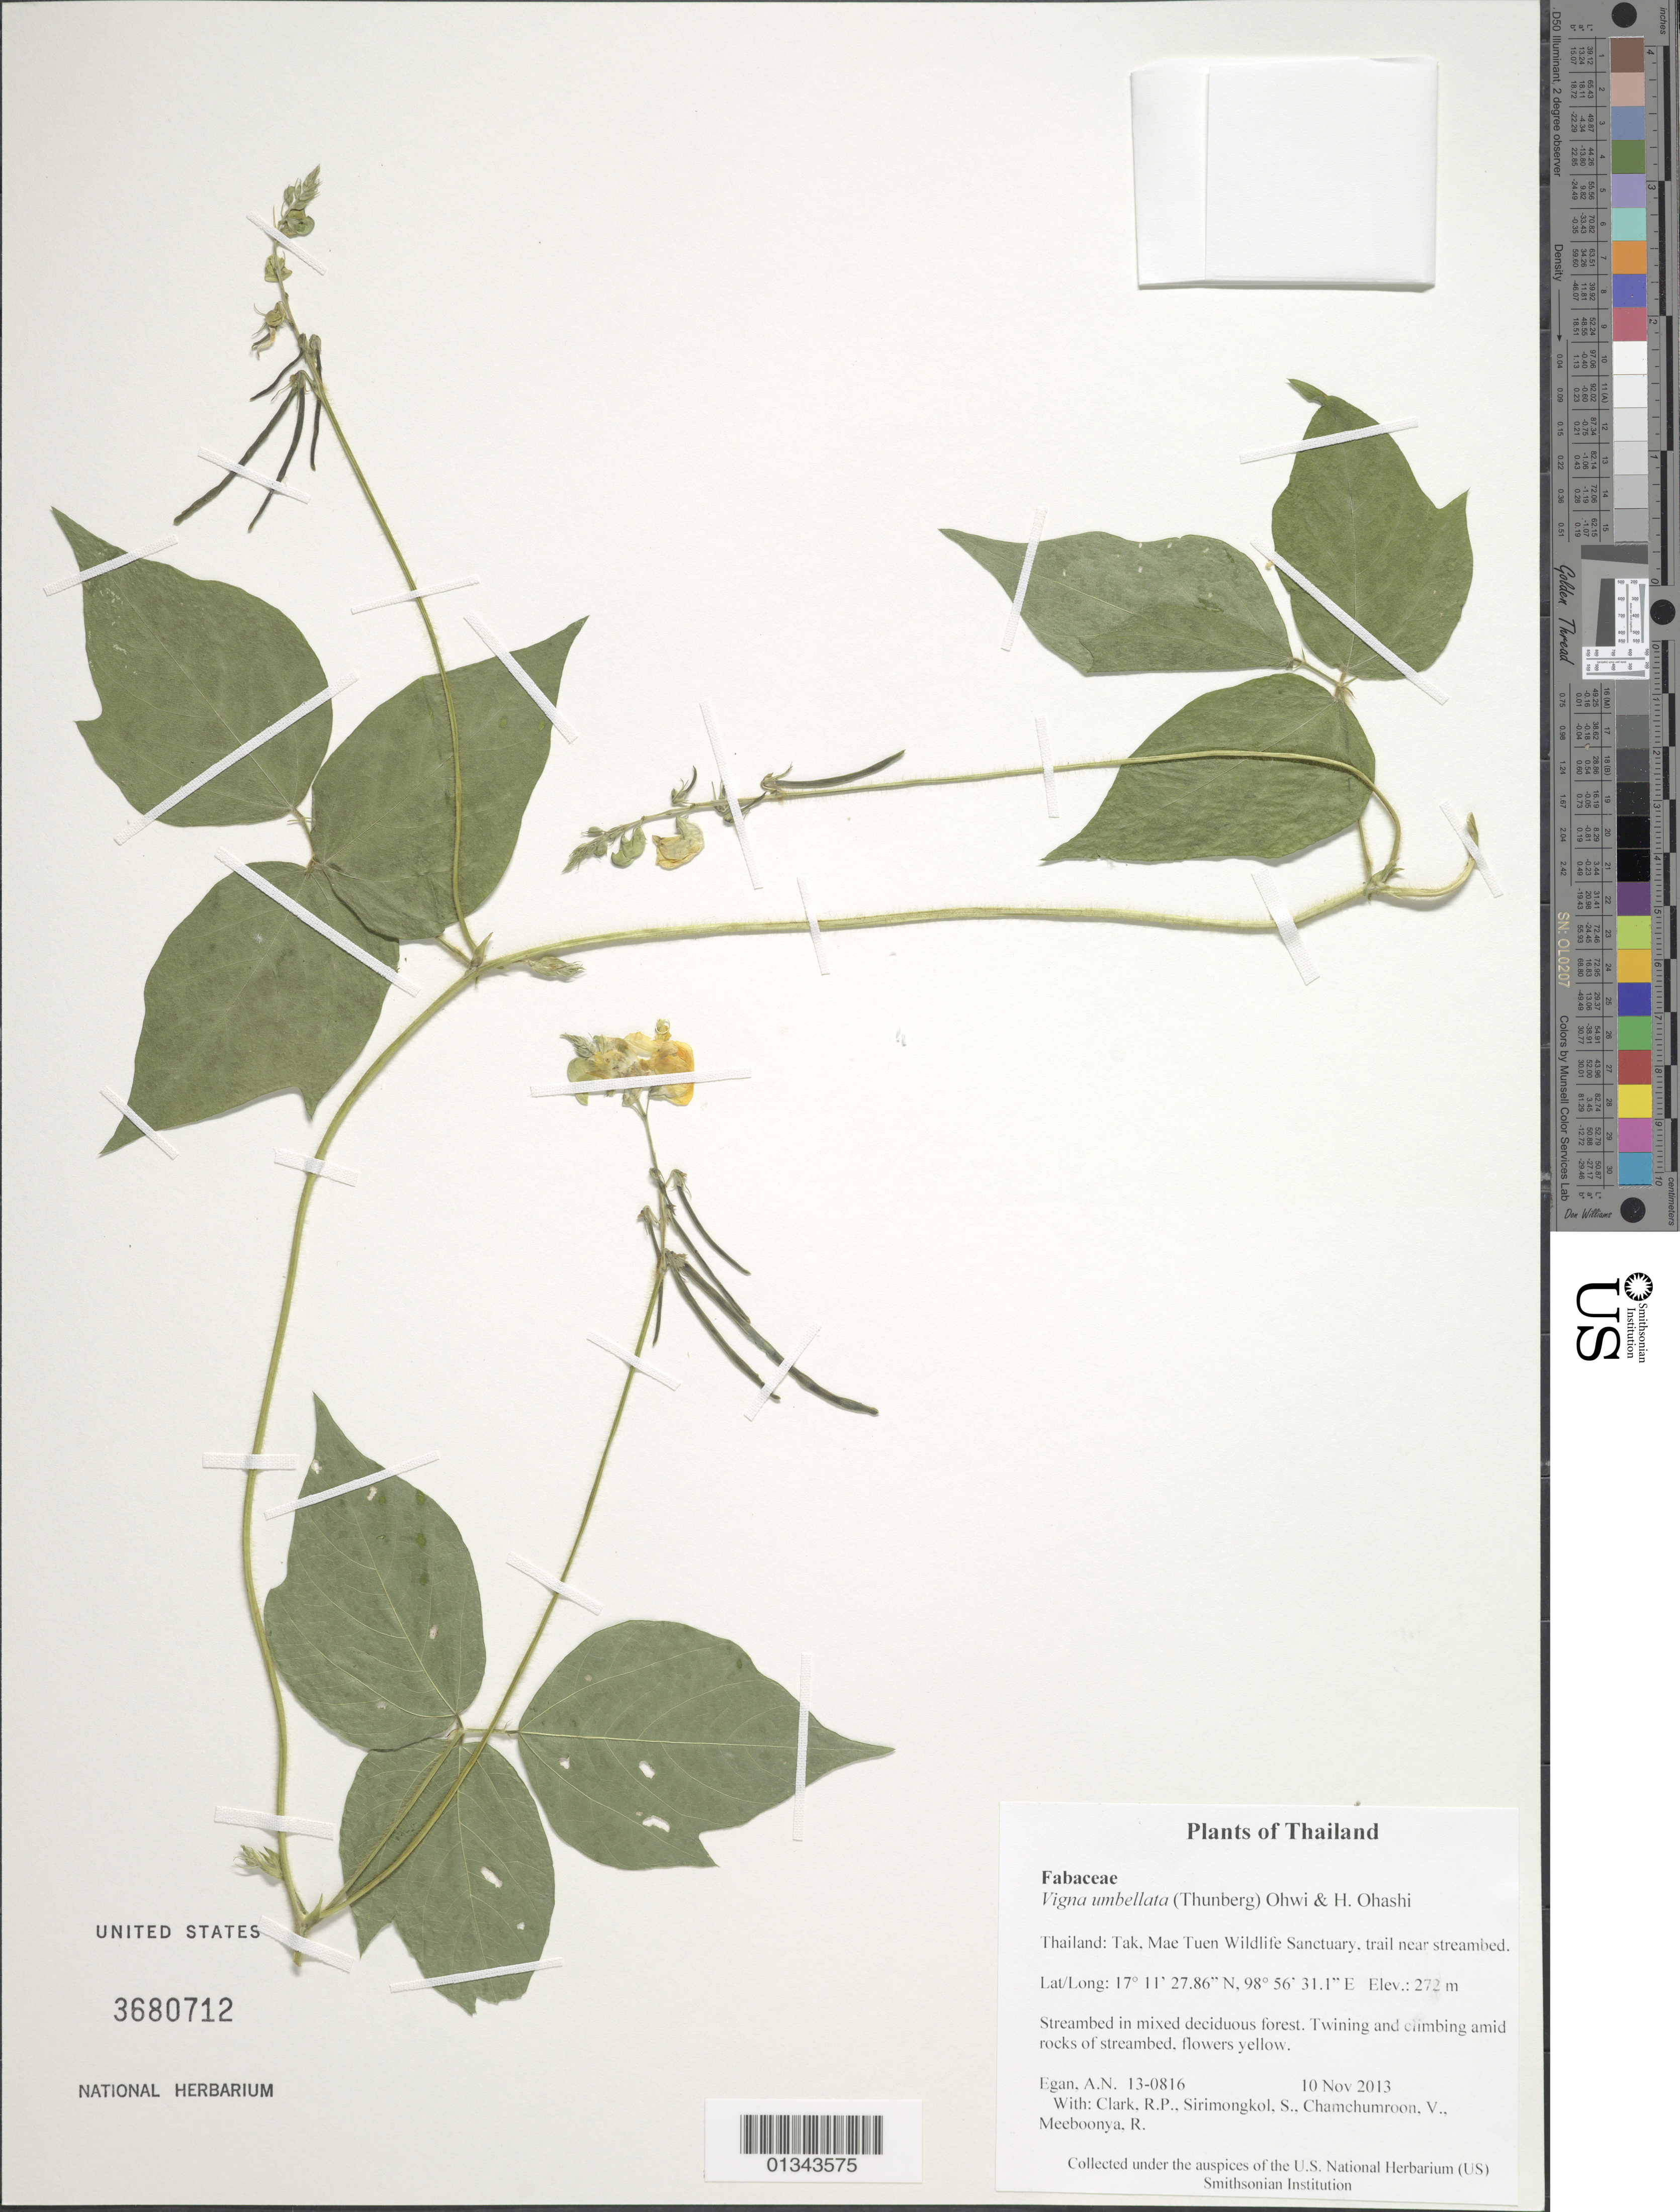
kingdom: Plantae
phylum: Tracheophyta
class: Magnoliopsida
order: Fabales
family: Fabaceae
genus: Vigna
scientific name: Vigna umbellata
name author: (Thunb.) Ohwi & H. Ohashi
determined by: Egan, Ashley N., (US), Smithsonian Institution - National Museum of Natural History (UNITED STATES)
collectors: A. N. Egan, R. P. Clark, S. Sirimongkol, V. Chamchumroon & R. Meeboonya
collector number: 13-0816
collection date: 2013-11-10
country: Thailand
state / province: Tak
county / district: Sam Ngao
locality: Mae Tuen Wildlife Sanctuary, trail near streambed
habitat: Streambed in mixed deciduous forest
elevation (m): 272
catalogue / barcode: US 3680712